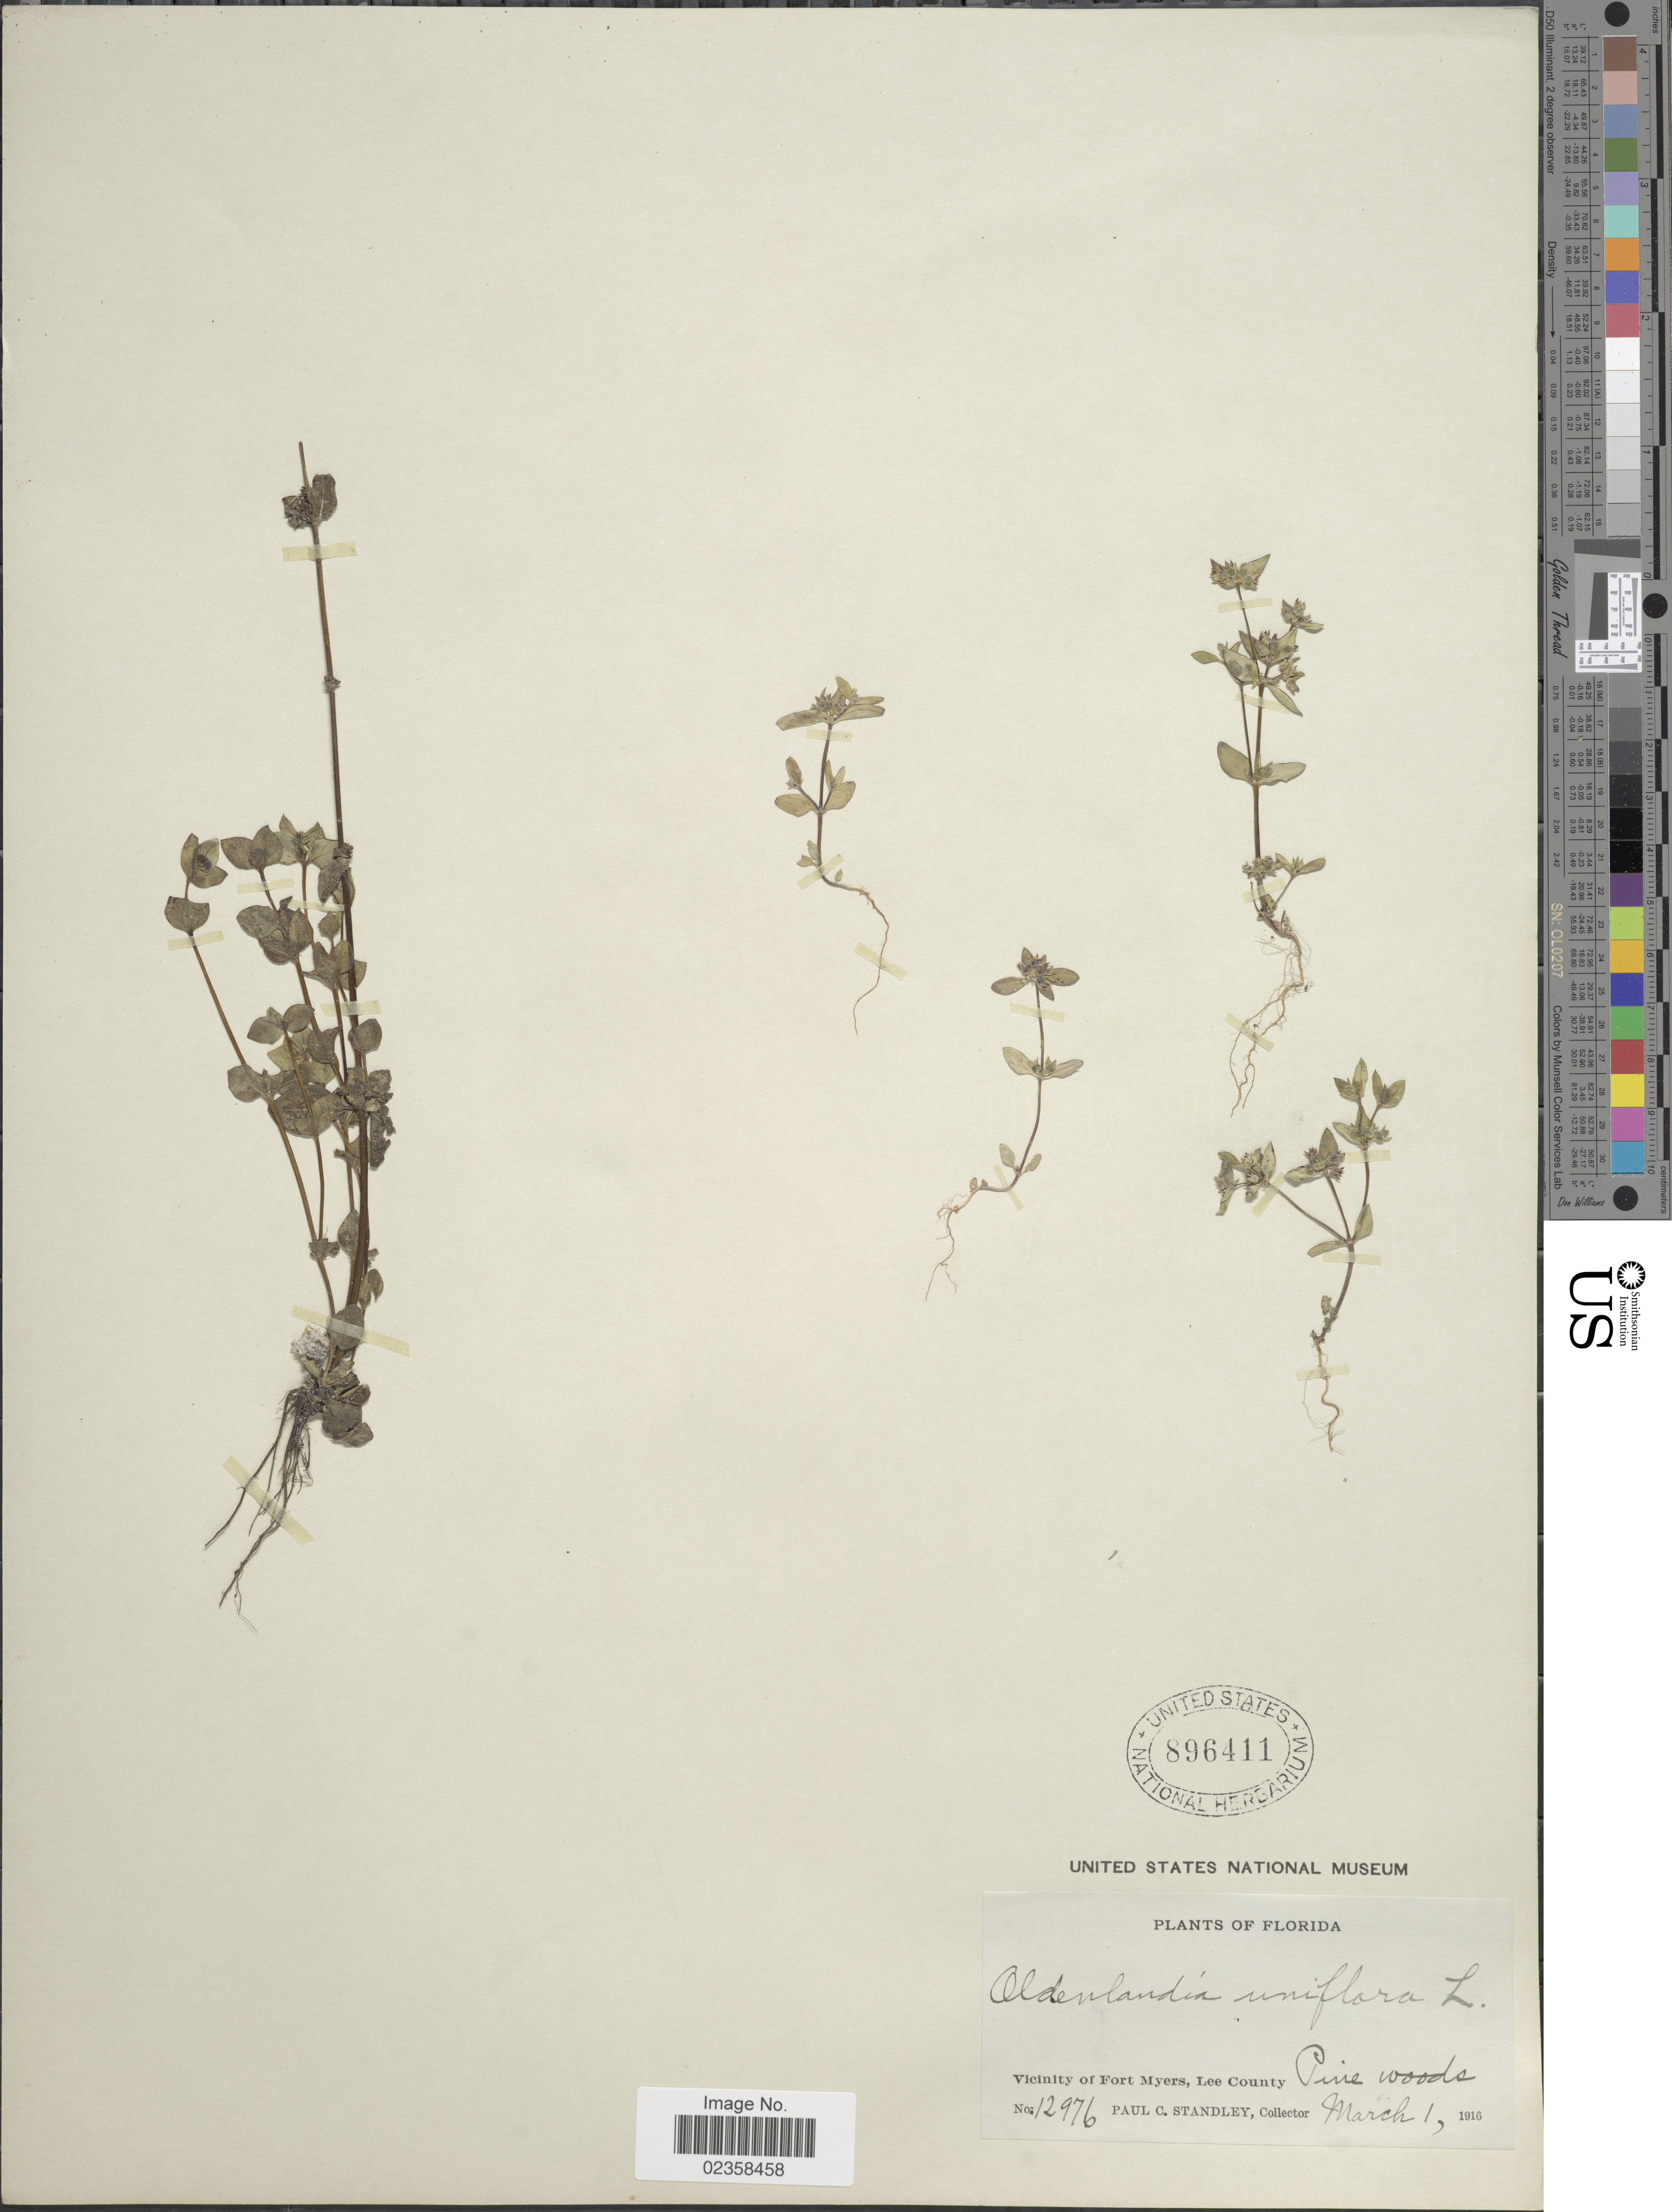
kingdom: Plantae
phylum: Tracheophyta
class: Magnoliopsida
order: Gentianales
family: Rubiaceae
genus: Oldenlandia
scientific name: Oldenlandia uniflora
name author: L.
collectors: J. P. Standley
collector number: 12976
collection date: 1916-03-01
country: United States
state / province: Florida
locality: Vicinity of Fort Myers, Lee County, Pine woods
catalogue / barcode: US 896411